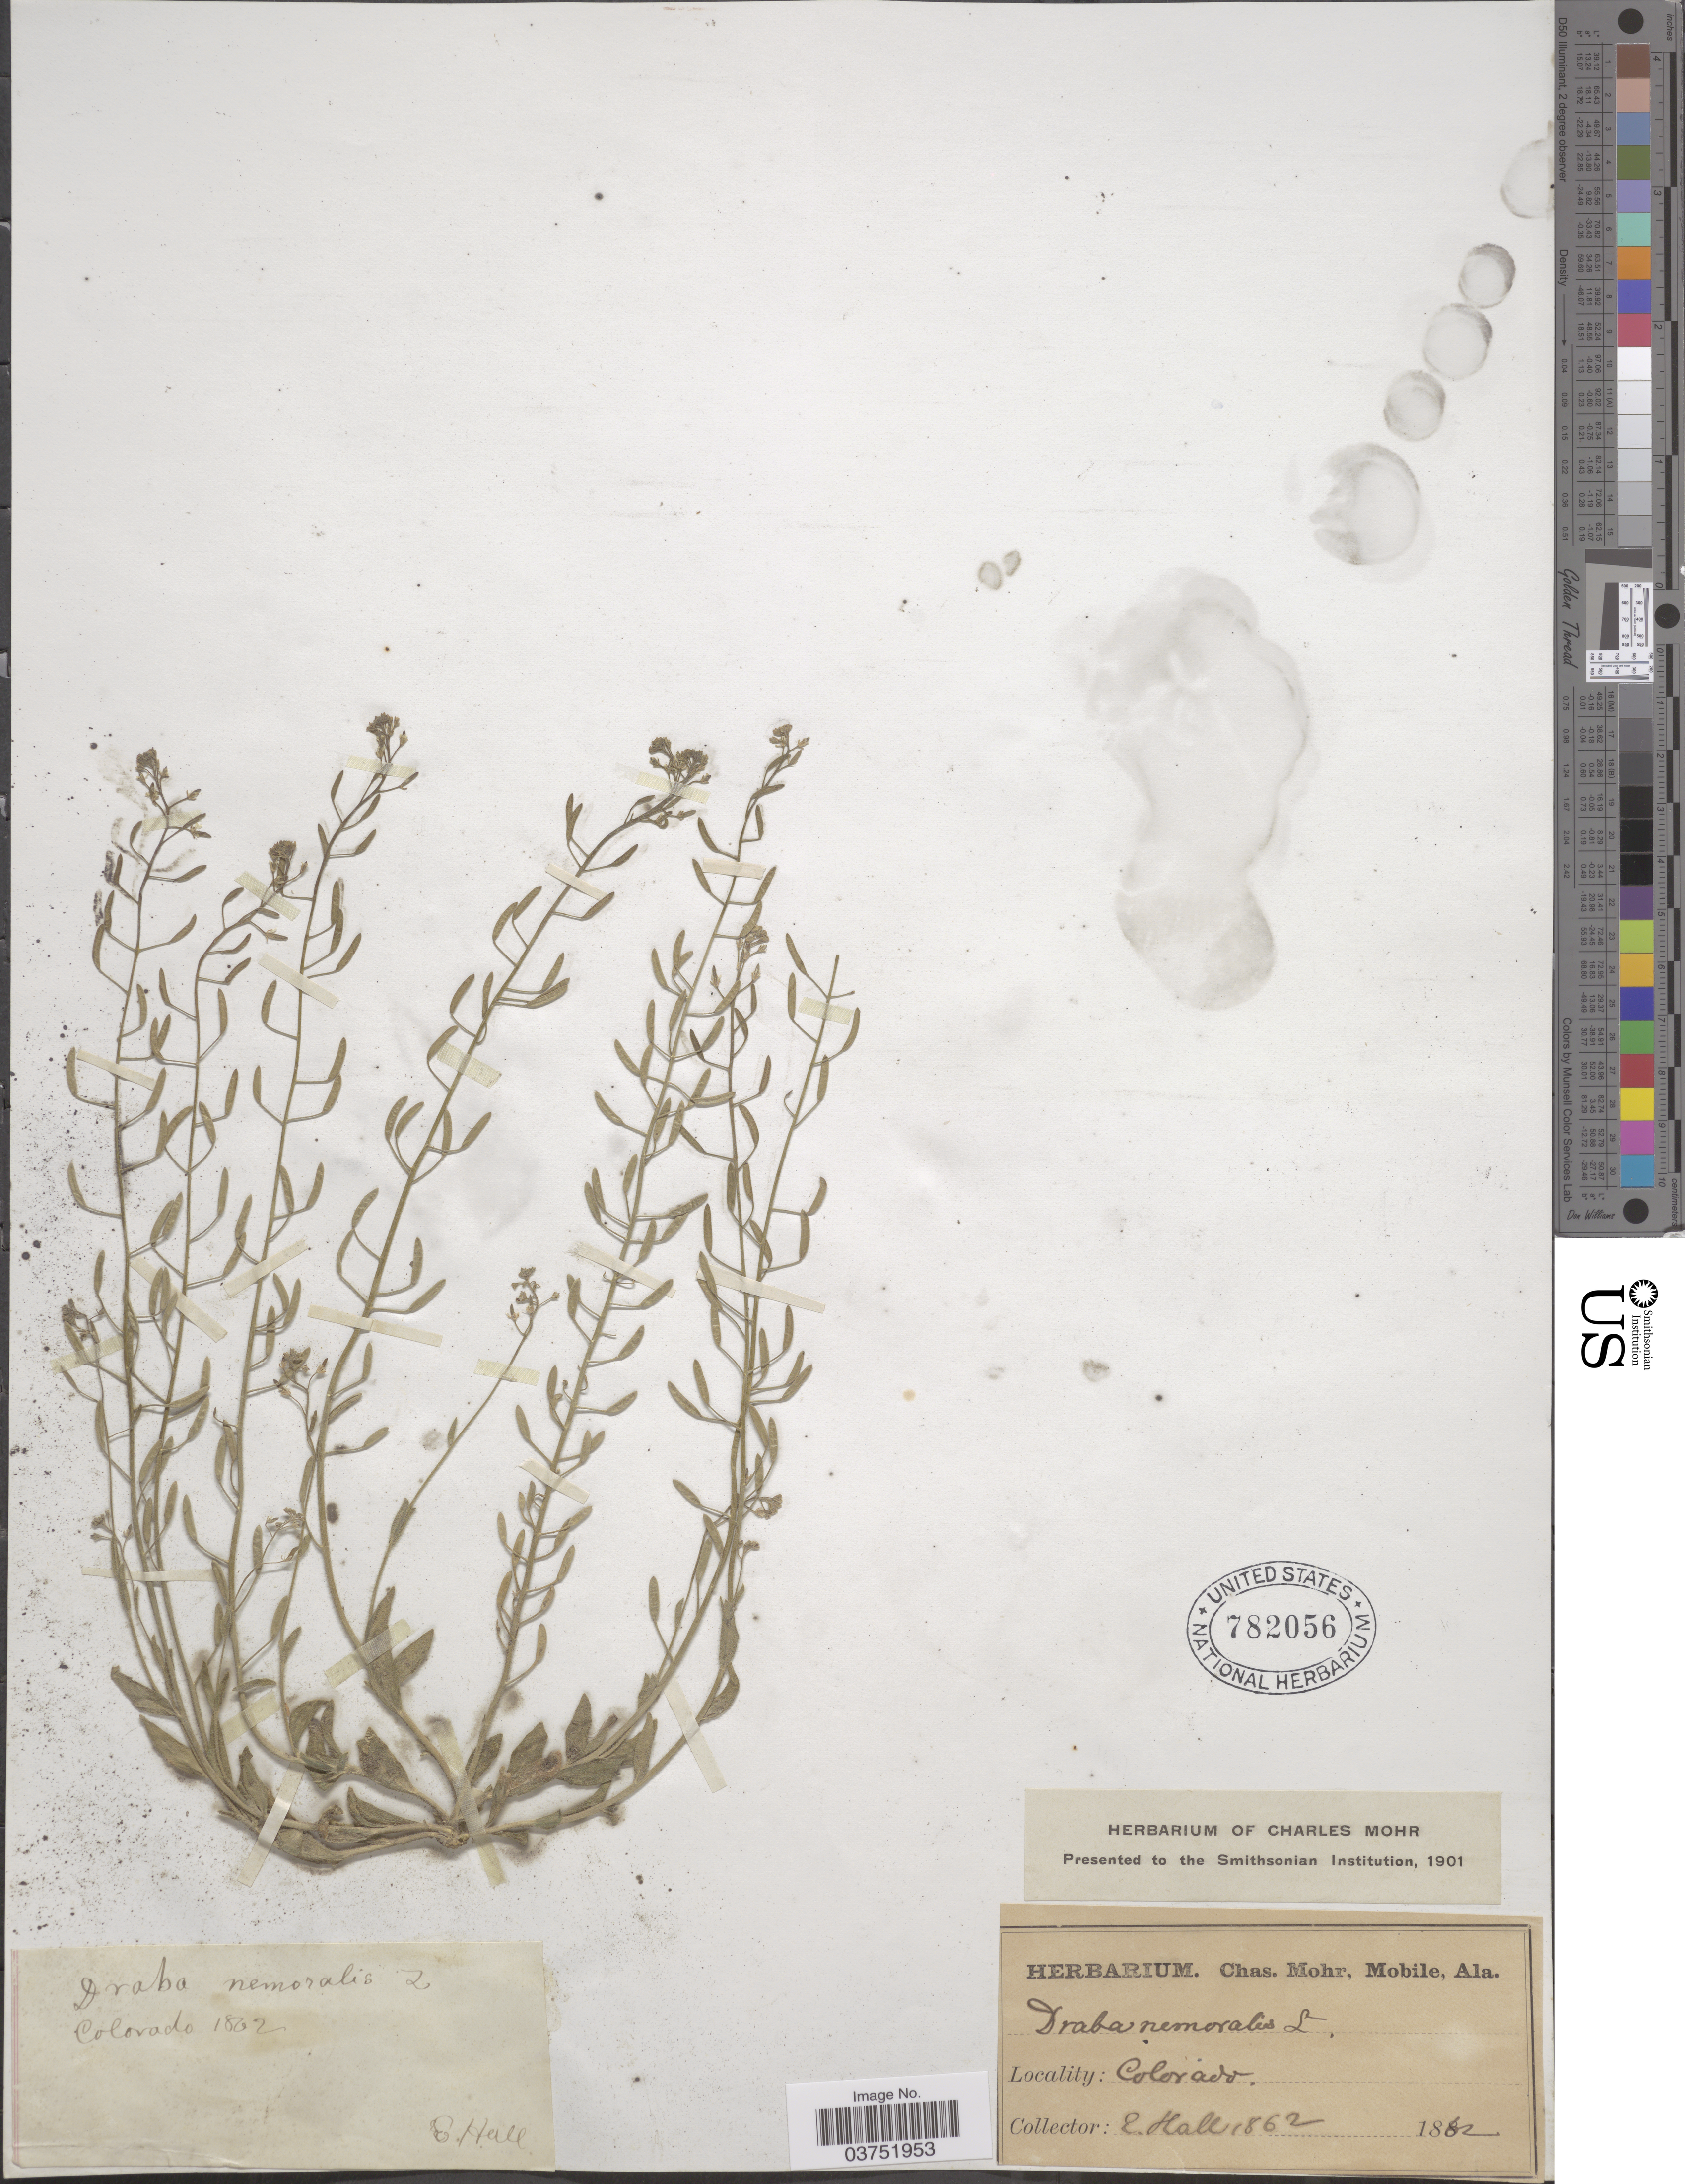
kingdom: Plantae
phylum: Tracheophyta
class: Magnoliopsida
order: Brassicales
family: Brassicaceae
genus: Draba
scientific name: Draba nemorosa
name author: L.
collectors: R. Hall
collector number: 1862?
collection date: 1882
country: United States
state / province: Colorado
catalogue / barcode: US 782056